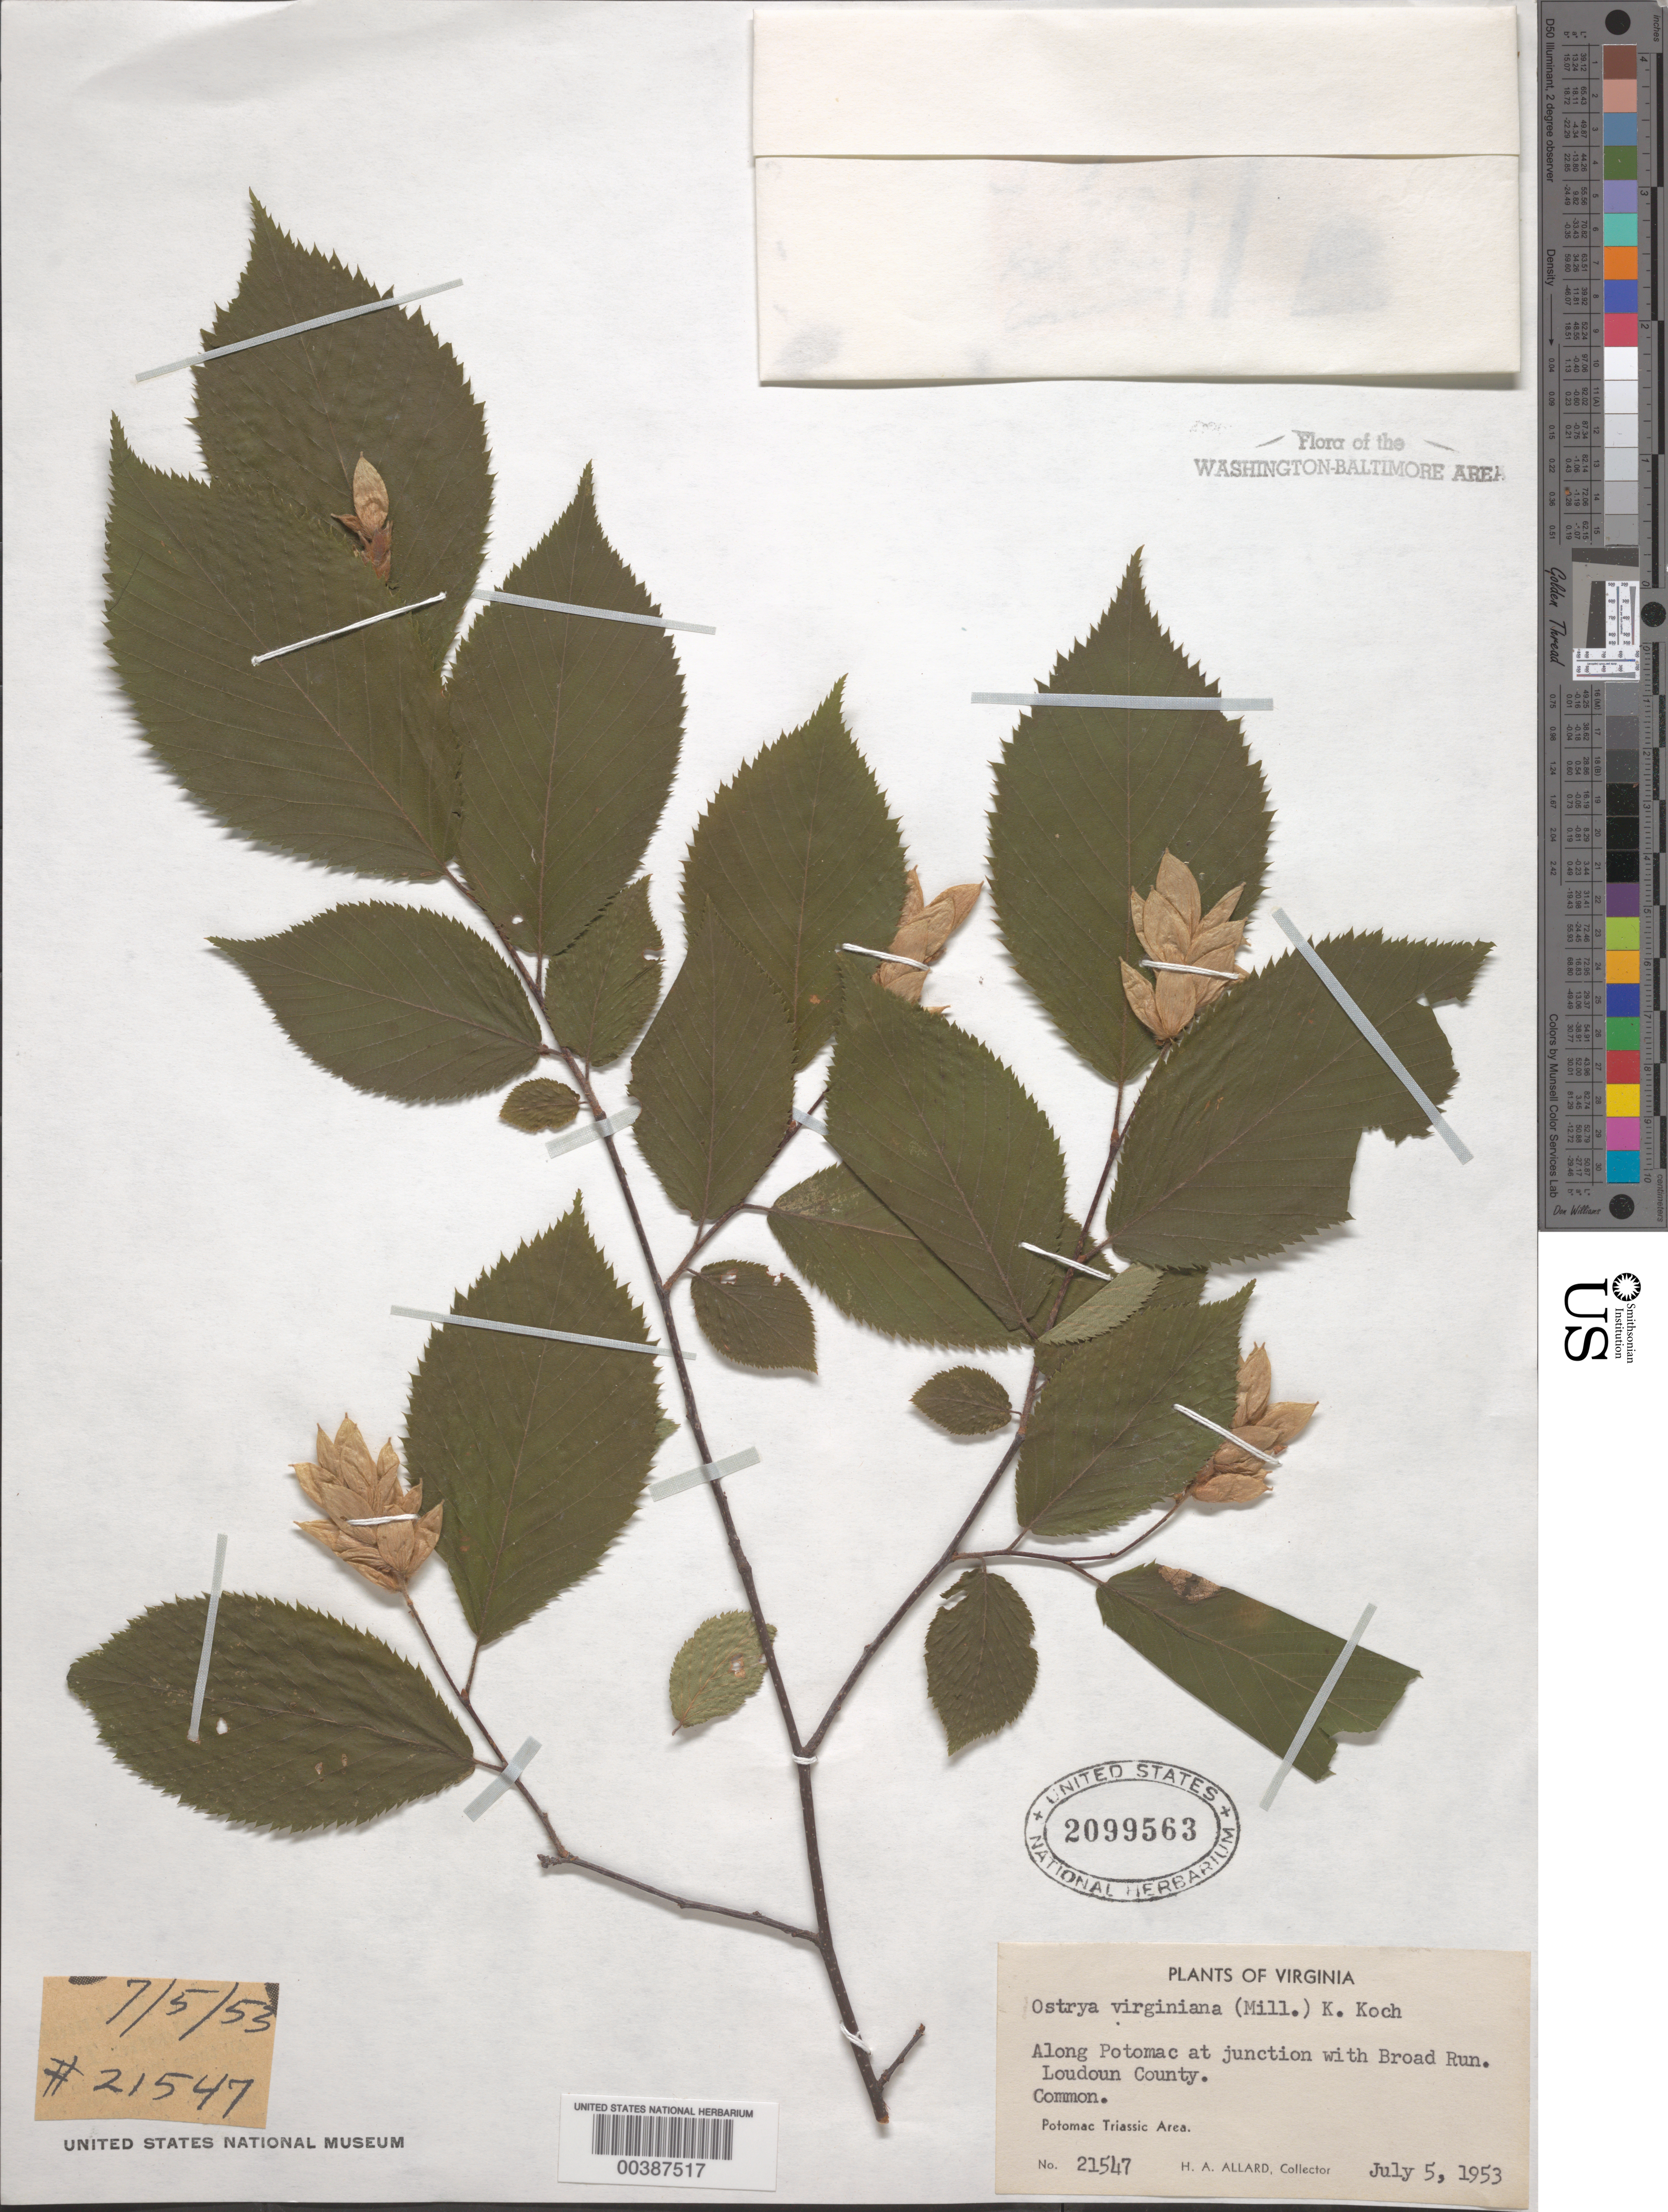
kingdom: Plantae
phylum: Tracheophyta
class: Magnoliopsida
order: Fagales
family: Betulaceae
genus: Ostrya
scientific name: Ostrya virginiana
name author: (Mill.) K. Koch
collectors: H. A. Allard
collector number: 21547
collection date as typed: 05 Jul 1953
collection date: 1953-07-05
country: United States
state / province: Virginia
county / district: Loudoun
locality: Potomac River Junction with Broad Run C. & O. Canal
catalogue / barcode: US 2099563